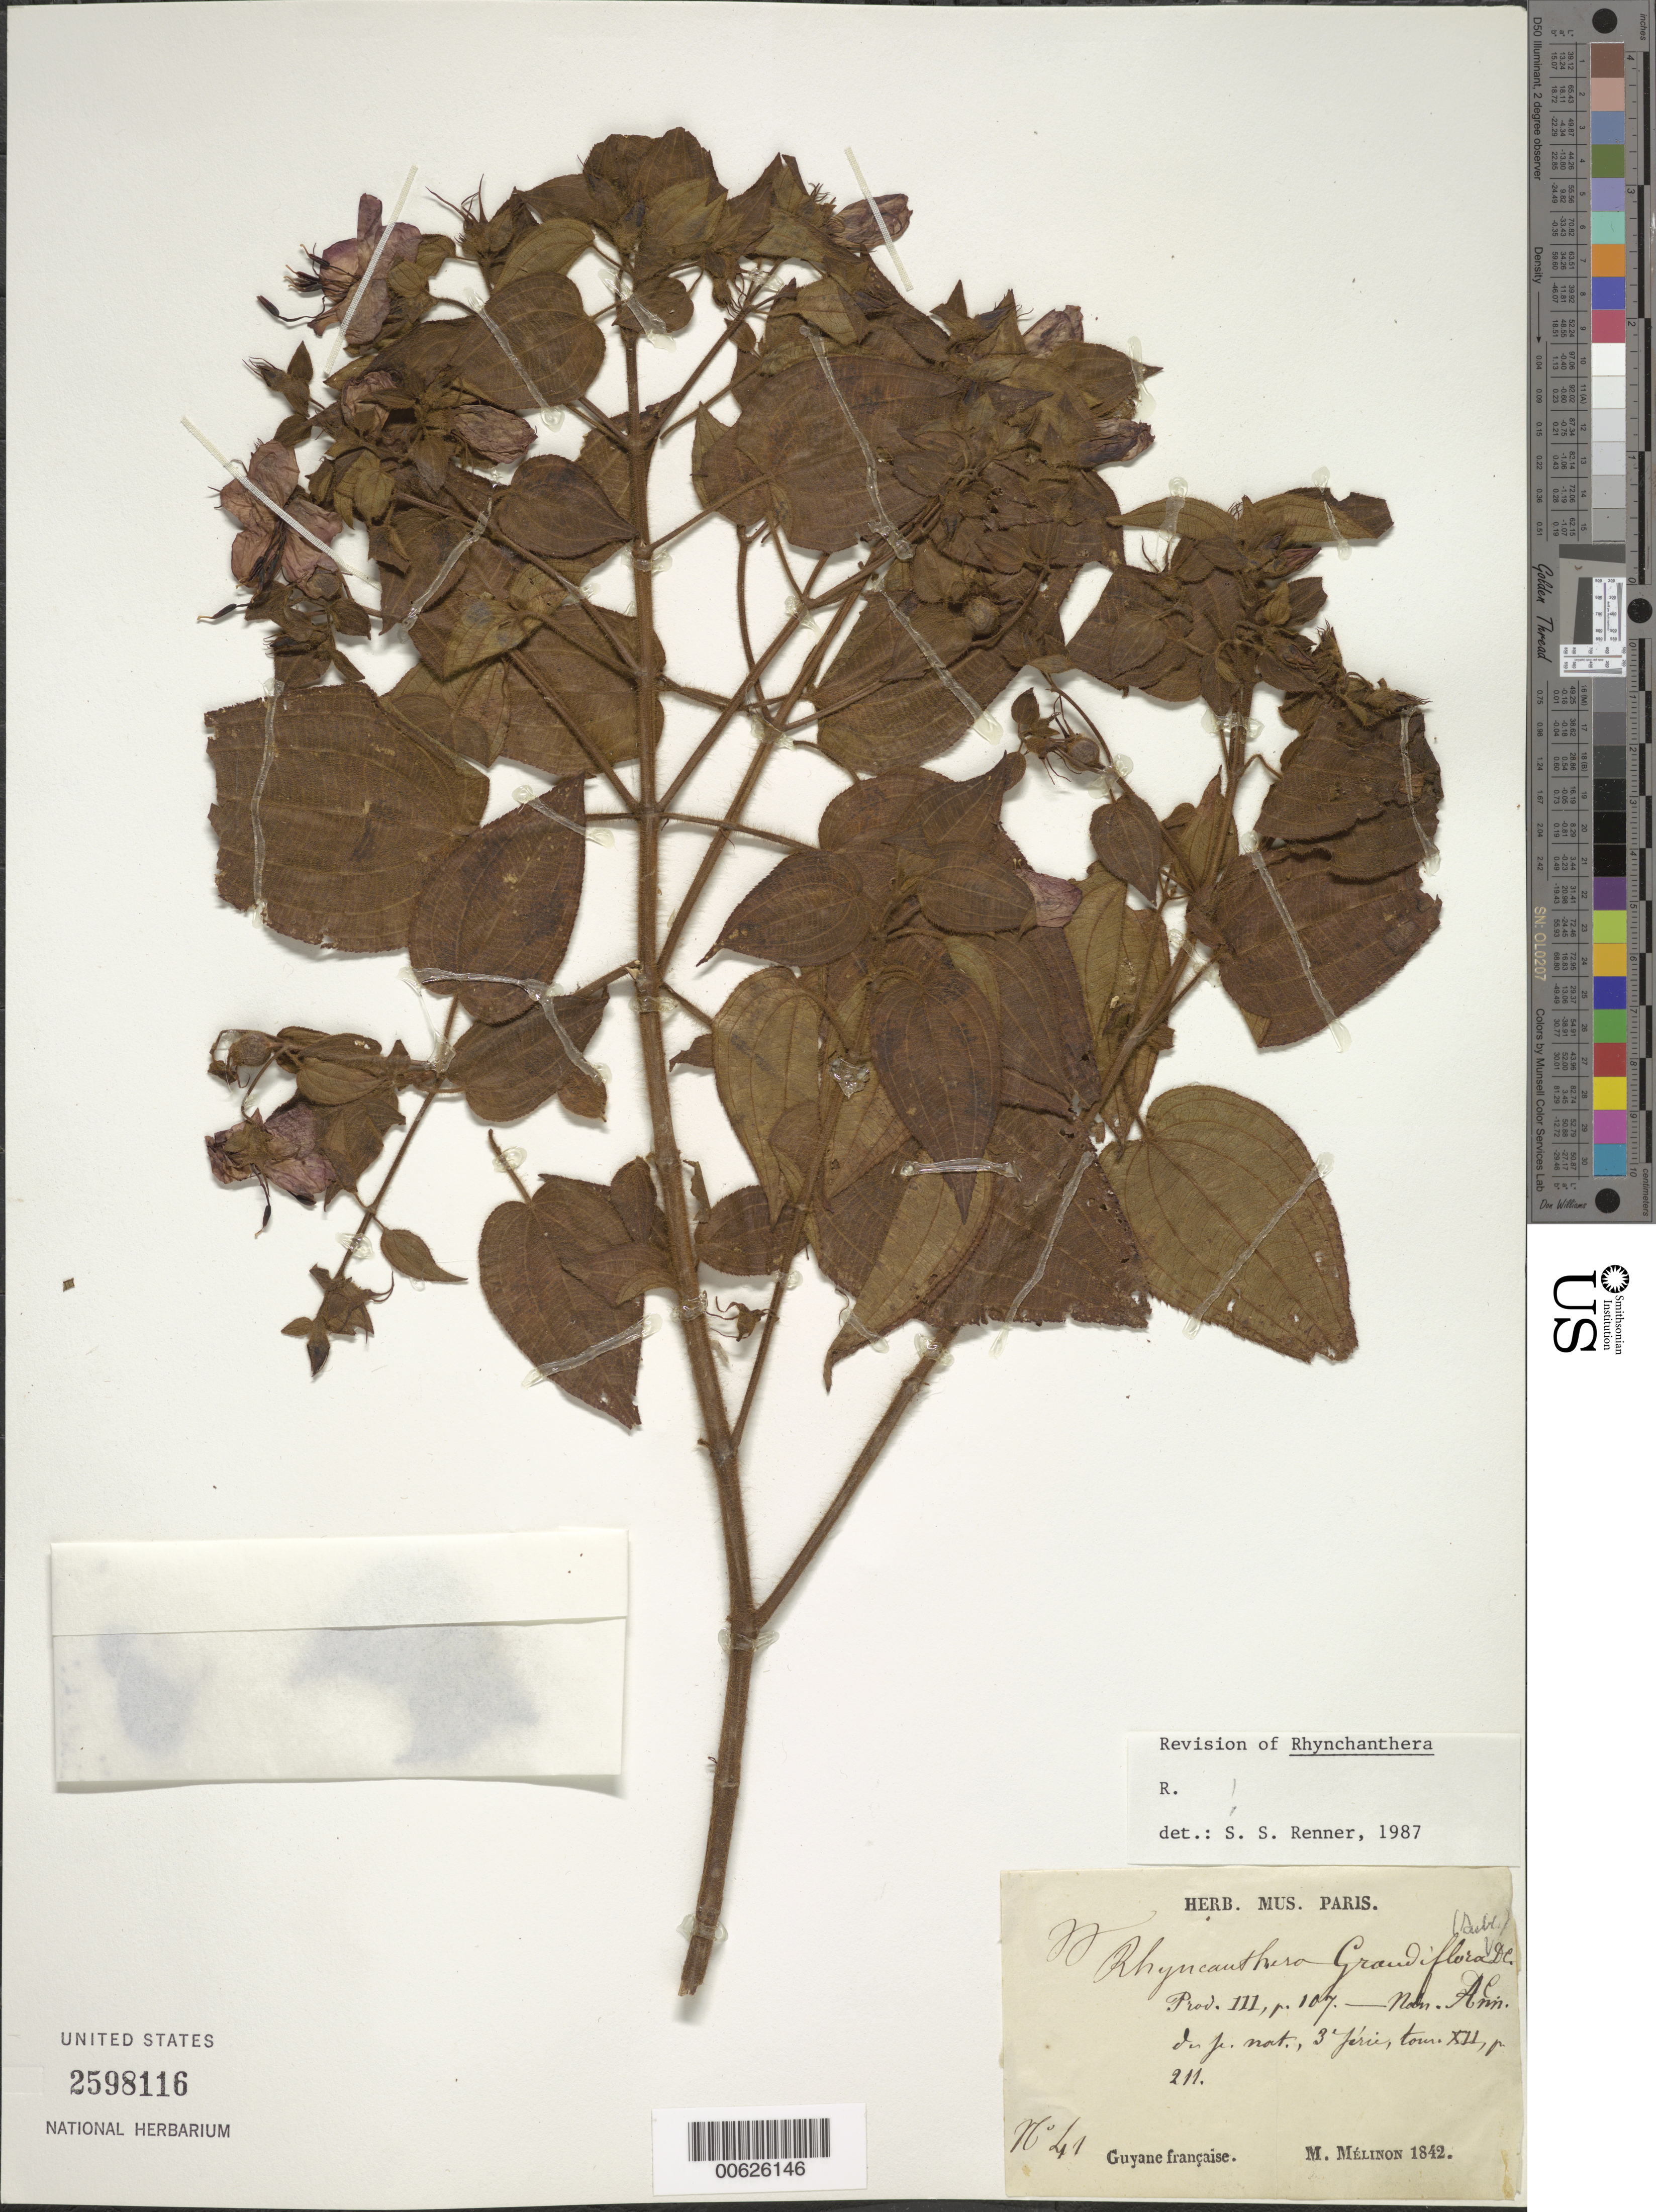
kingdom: Plantae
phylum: Tracheophyta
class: Magnoliopsida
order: Myrtales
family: Melastomataceae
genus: Rhynchanthera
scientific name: Rhynchanthera grandiflora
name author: (Aubl.) DC.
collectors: M. Melinon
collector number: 41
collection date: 1842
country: French Guiana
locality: Guyane française.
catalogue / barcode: US 2598116